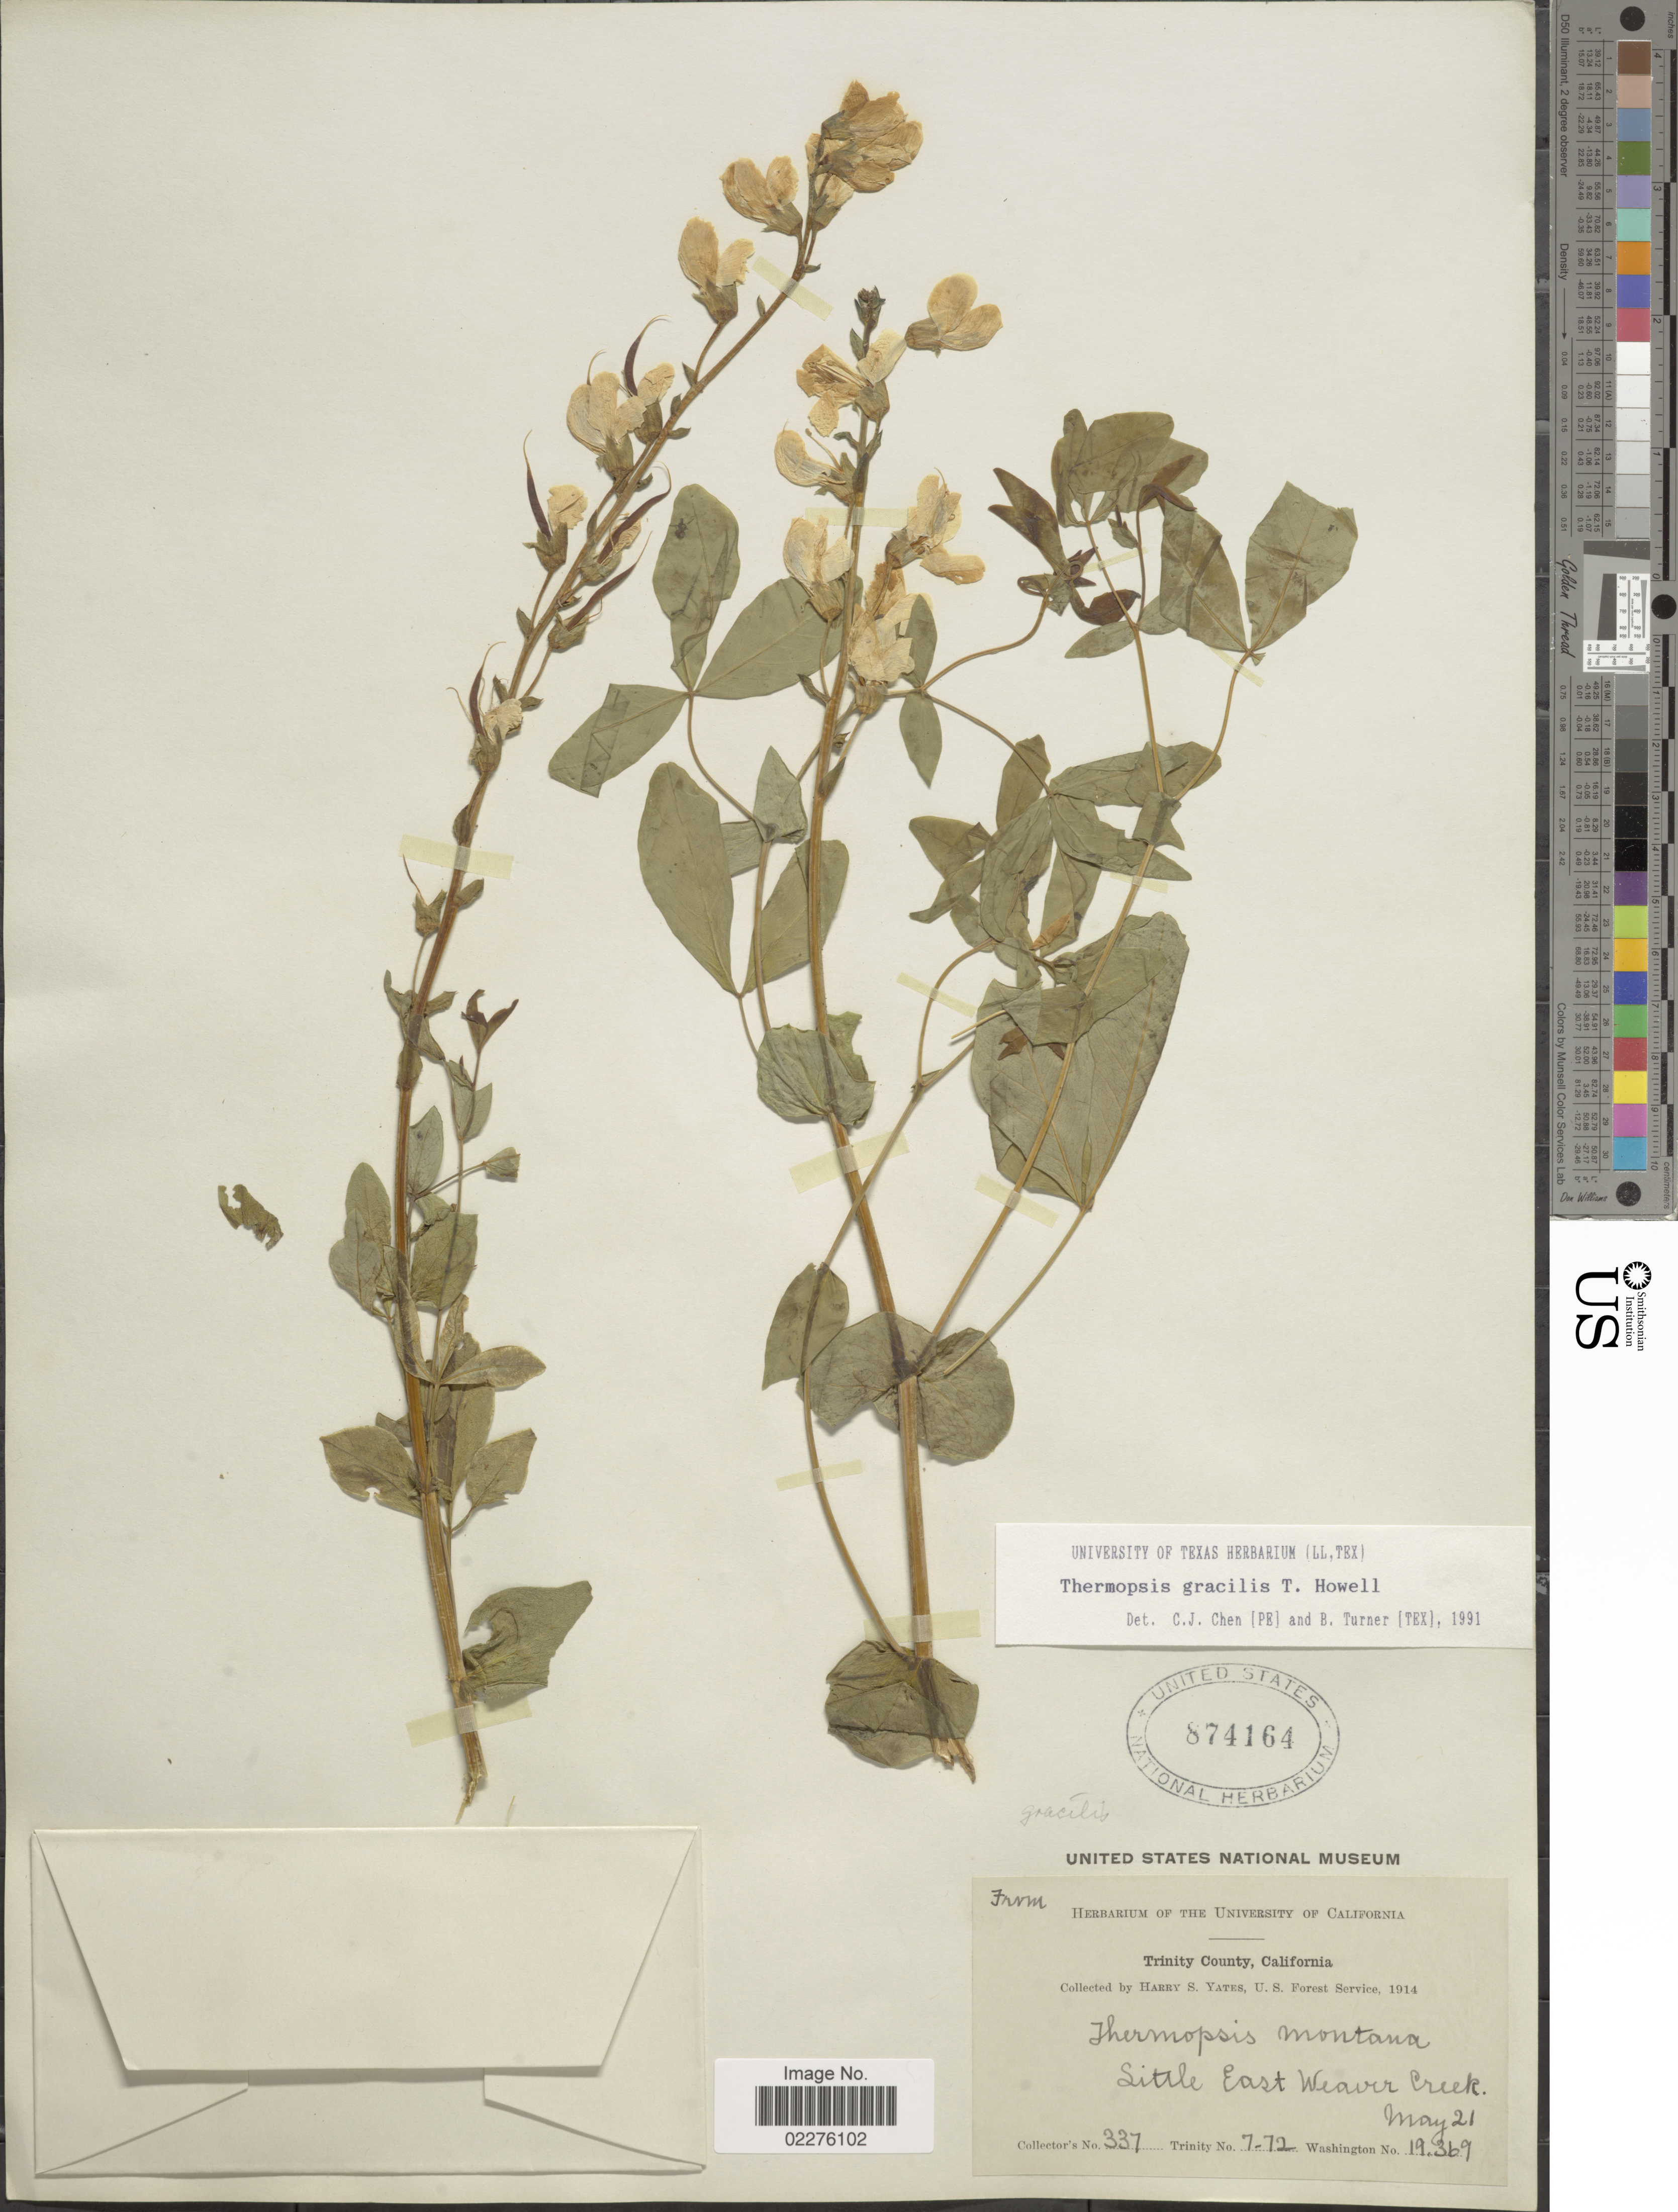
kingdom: Plantae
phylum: Tracheophyta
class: Magnoliopsida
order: Fabales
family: Fabaceae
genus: Thermopsis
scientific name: Thermopsis gracilis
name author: Howell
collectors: H. S. Yates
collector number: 337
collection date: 1914-05-21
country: United States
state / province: California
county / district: Trinity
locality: Trinity County, Little East Weaver Creek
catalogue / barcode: US 874164